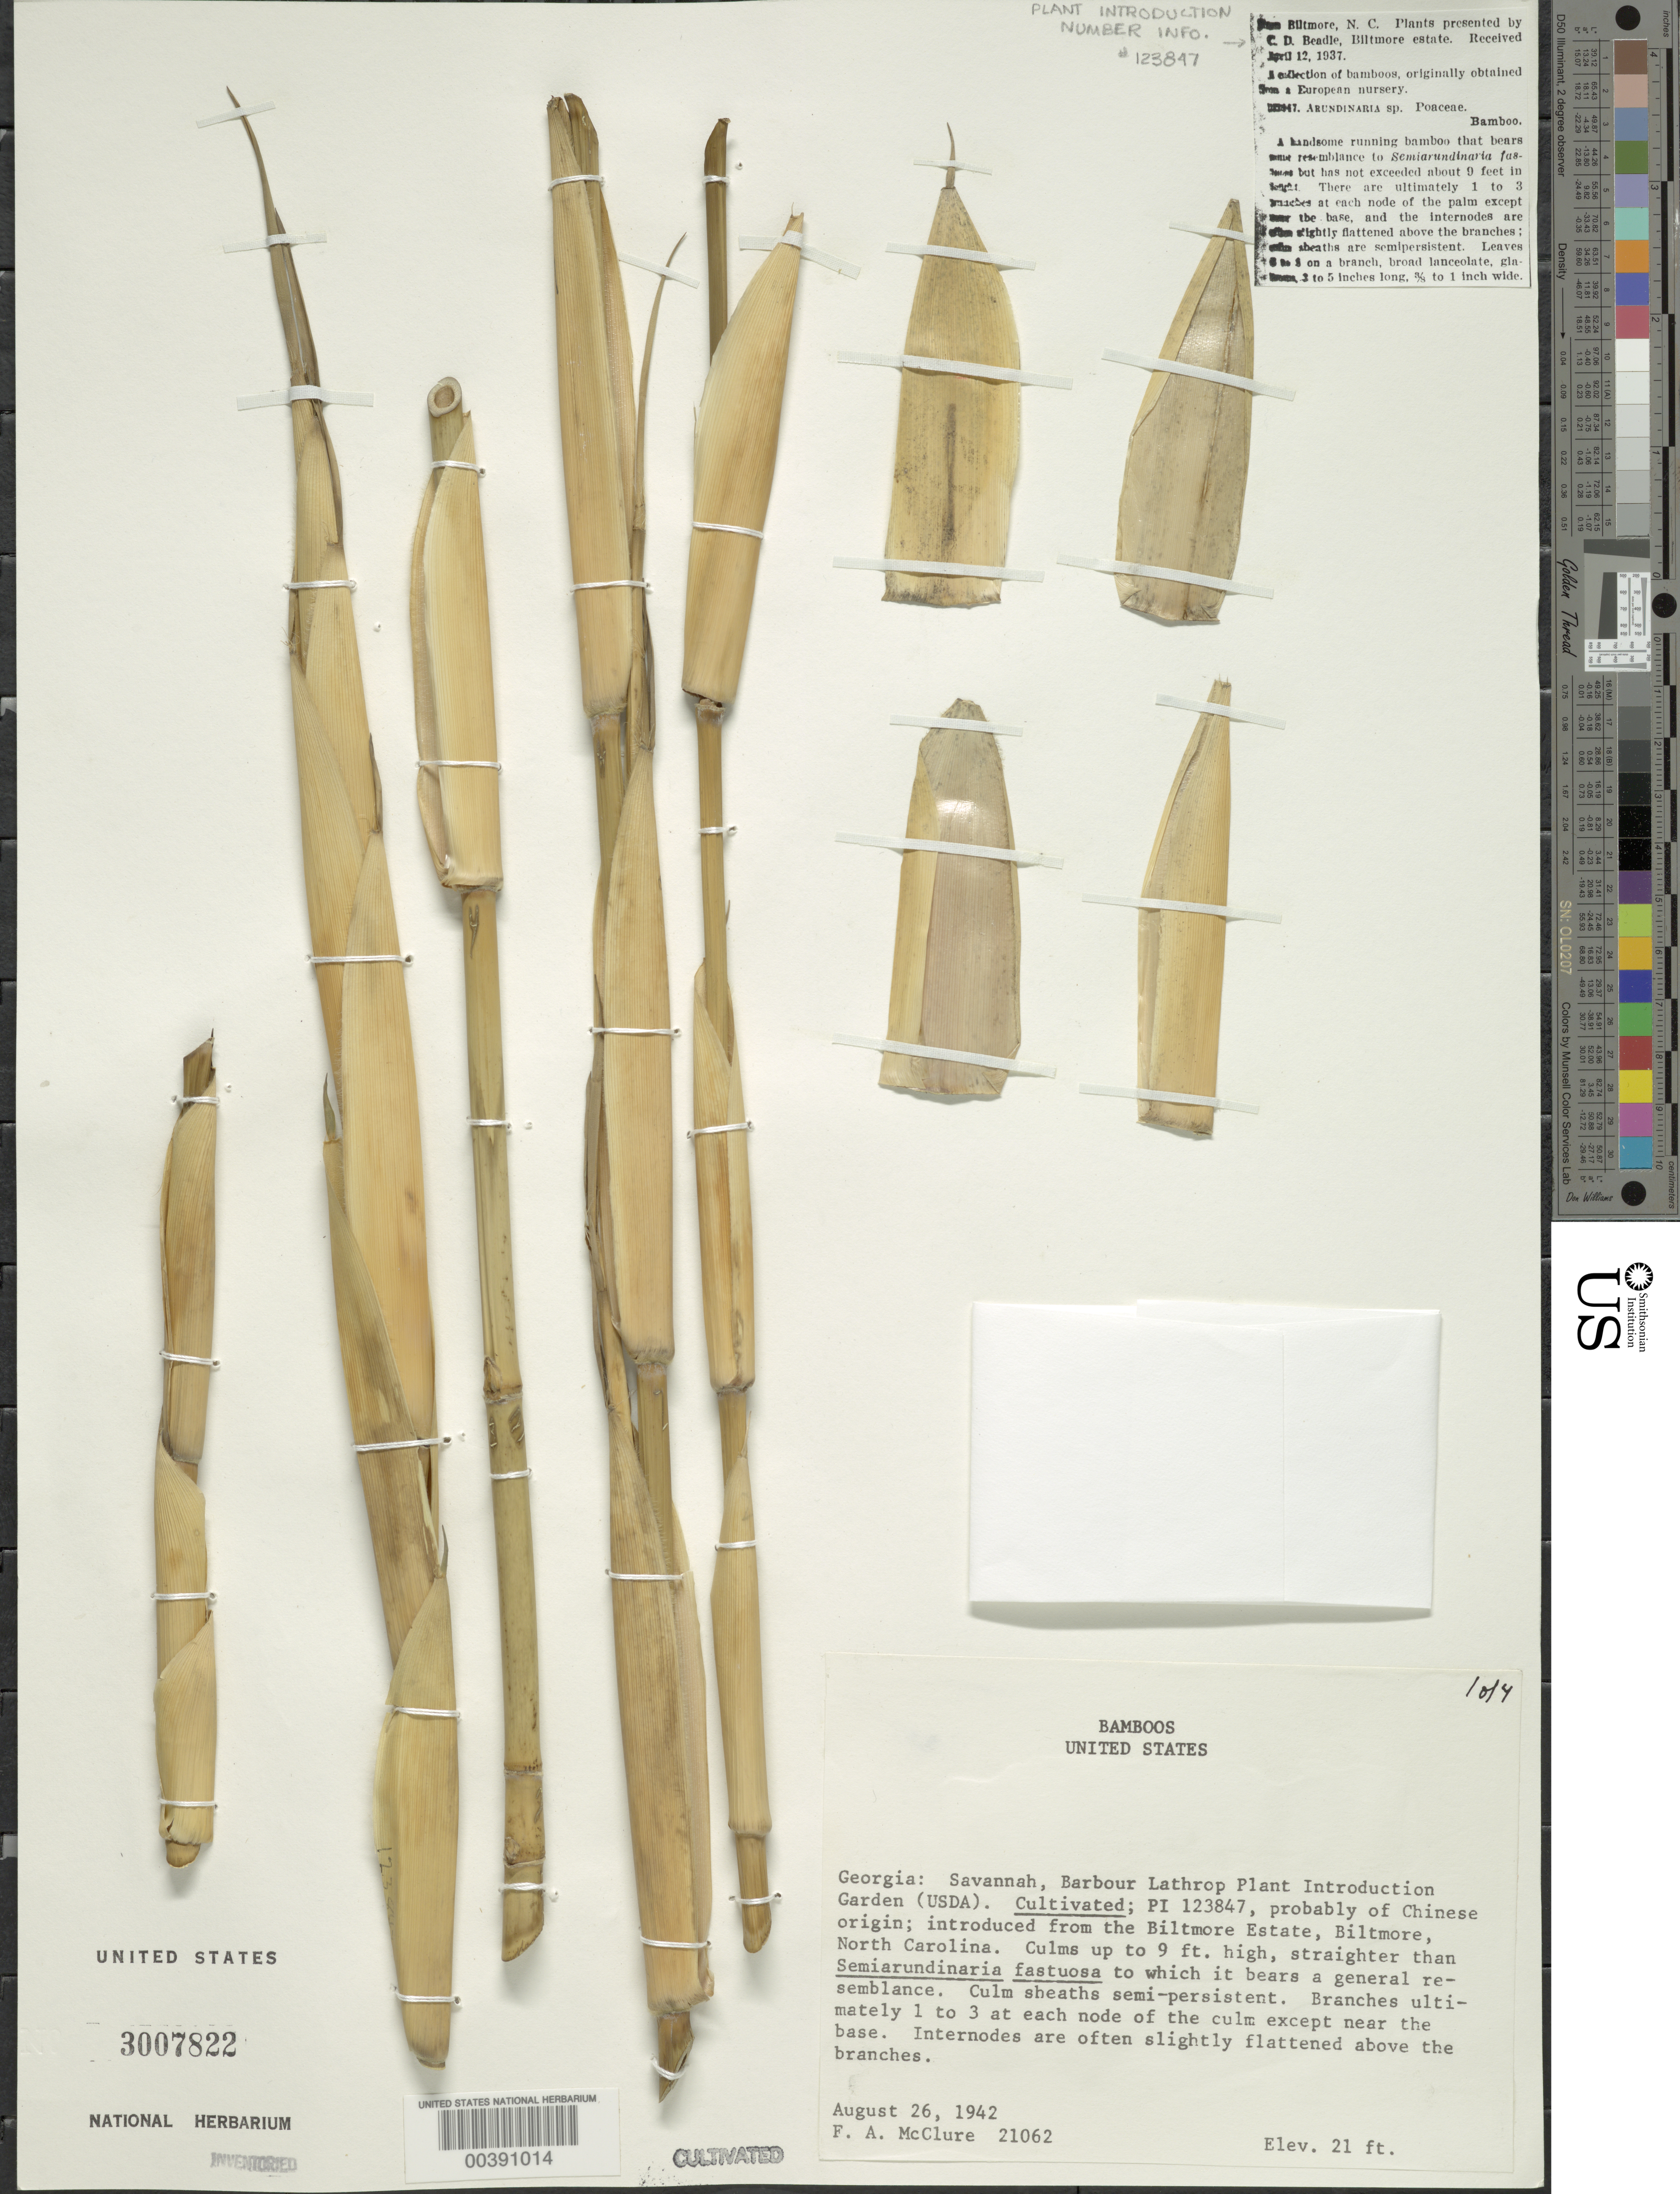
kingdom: Plantae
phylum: Tracheophyta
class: Liliopsida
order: Poales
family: Poaceae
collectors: F. A. McClure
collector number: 21062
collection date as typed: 26 Aug 1942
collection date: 1942-08-26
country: United States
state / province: Georgia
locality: Barbour lathrop pi garden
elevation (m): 6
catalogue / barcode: US 3007822